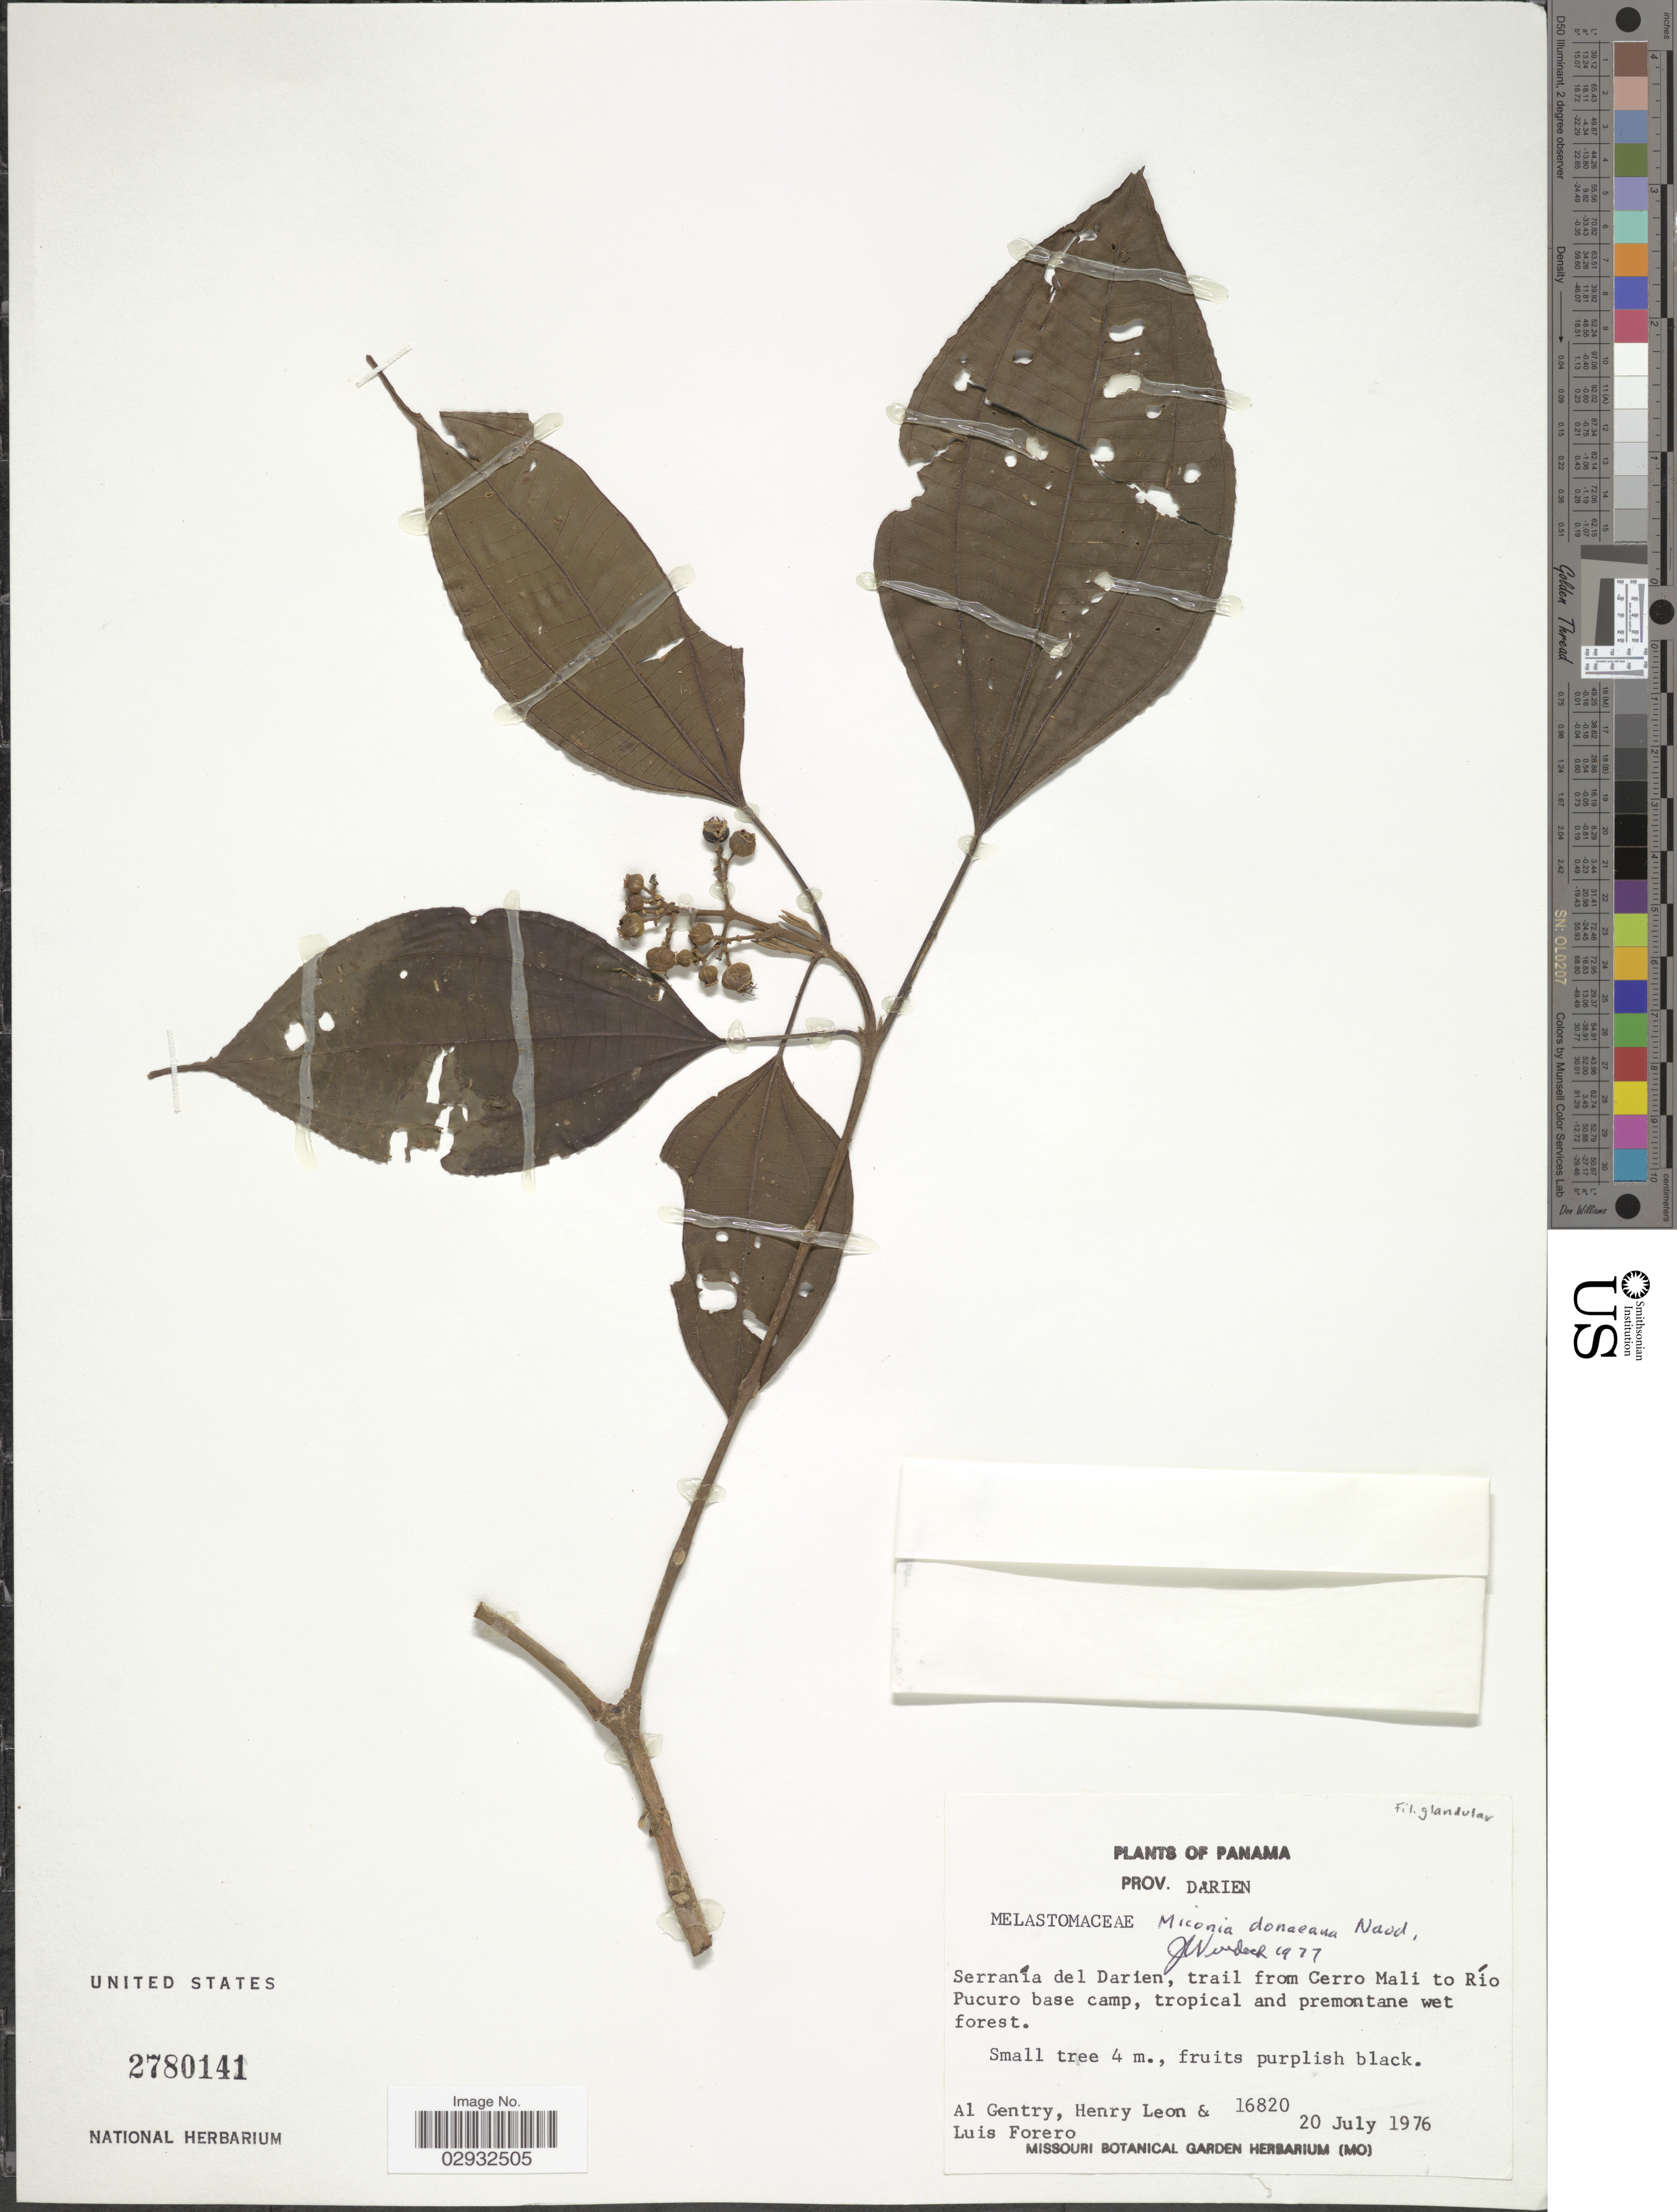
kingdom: Plantae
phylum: Tracheophyta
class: Magnoliopsida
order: Myrtales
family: Melastomataceae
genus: Miconia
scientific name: Miconia donaeana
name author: Naudin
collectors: A. H. Gentry, Henry Leon & L. Forero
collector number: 16820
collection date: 1976-07-20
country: Panama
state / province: Darién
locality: Serranía del Darien, trail from Cerro Mali to Río Pucuro base camp.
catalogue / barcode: US 2780141